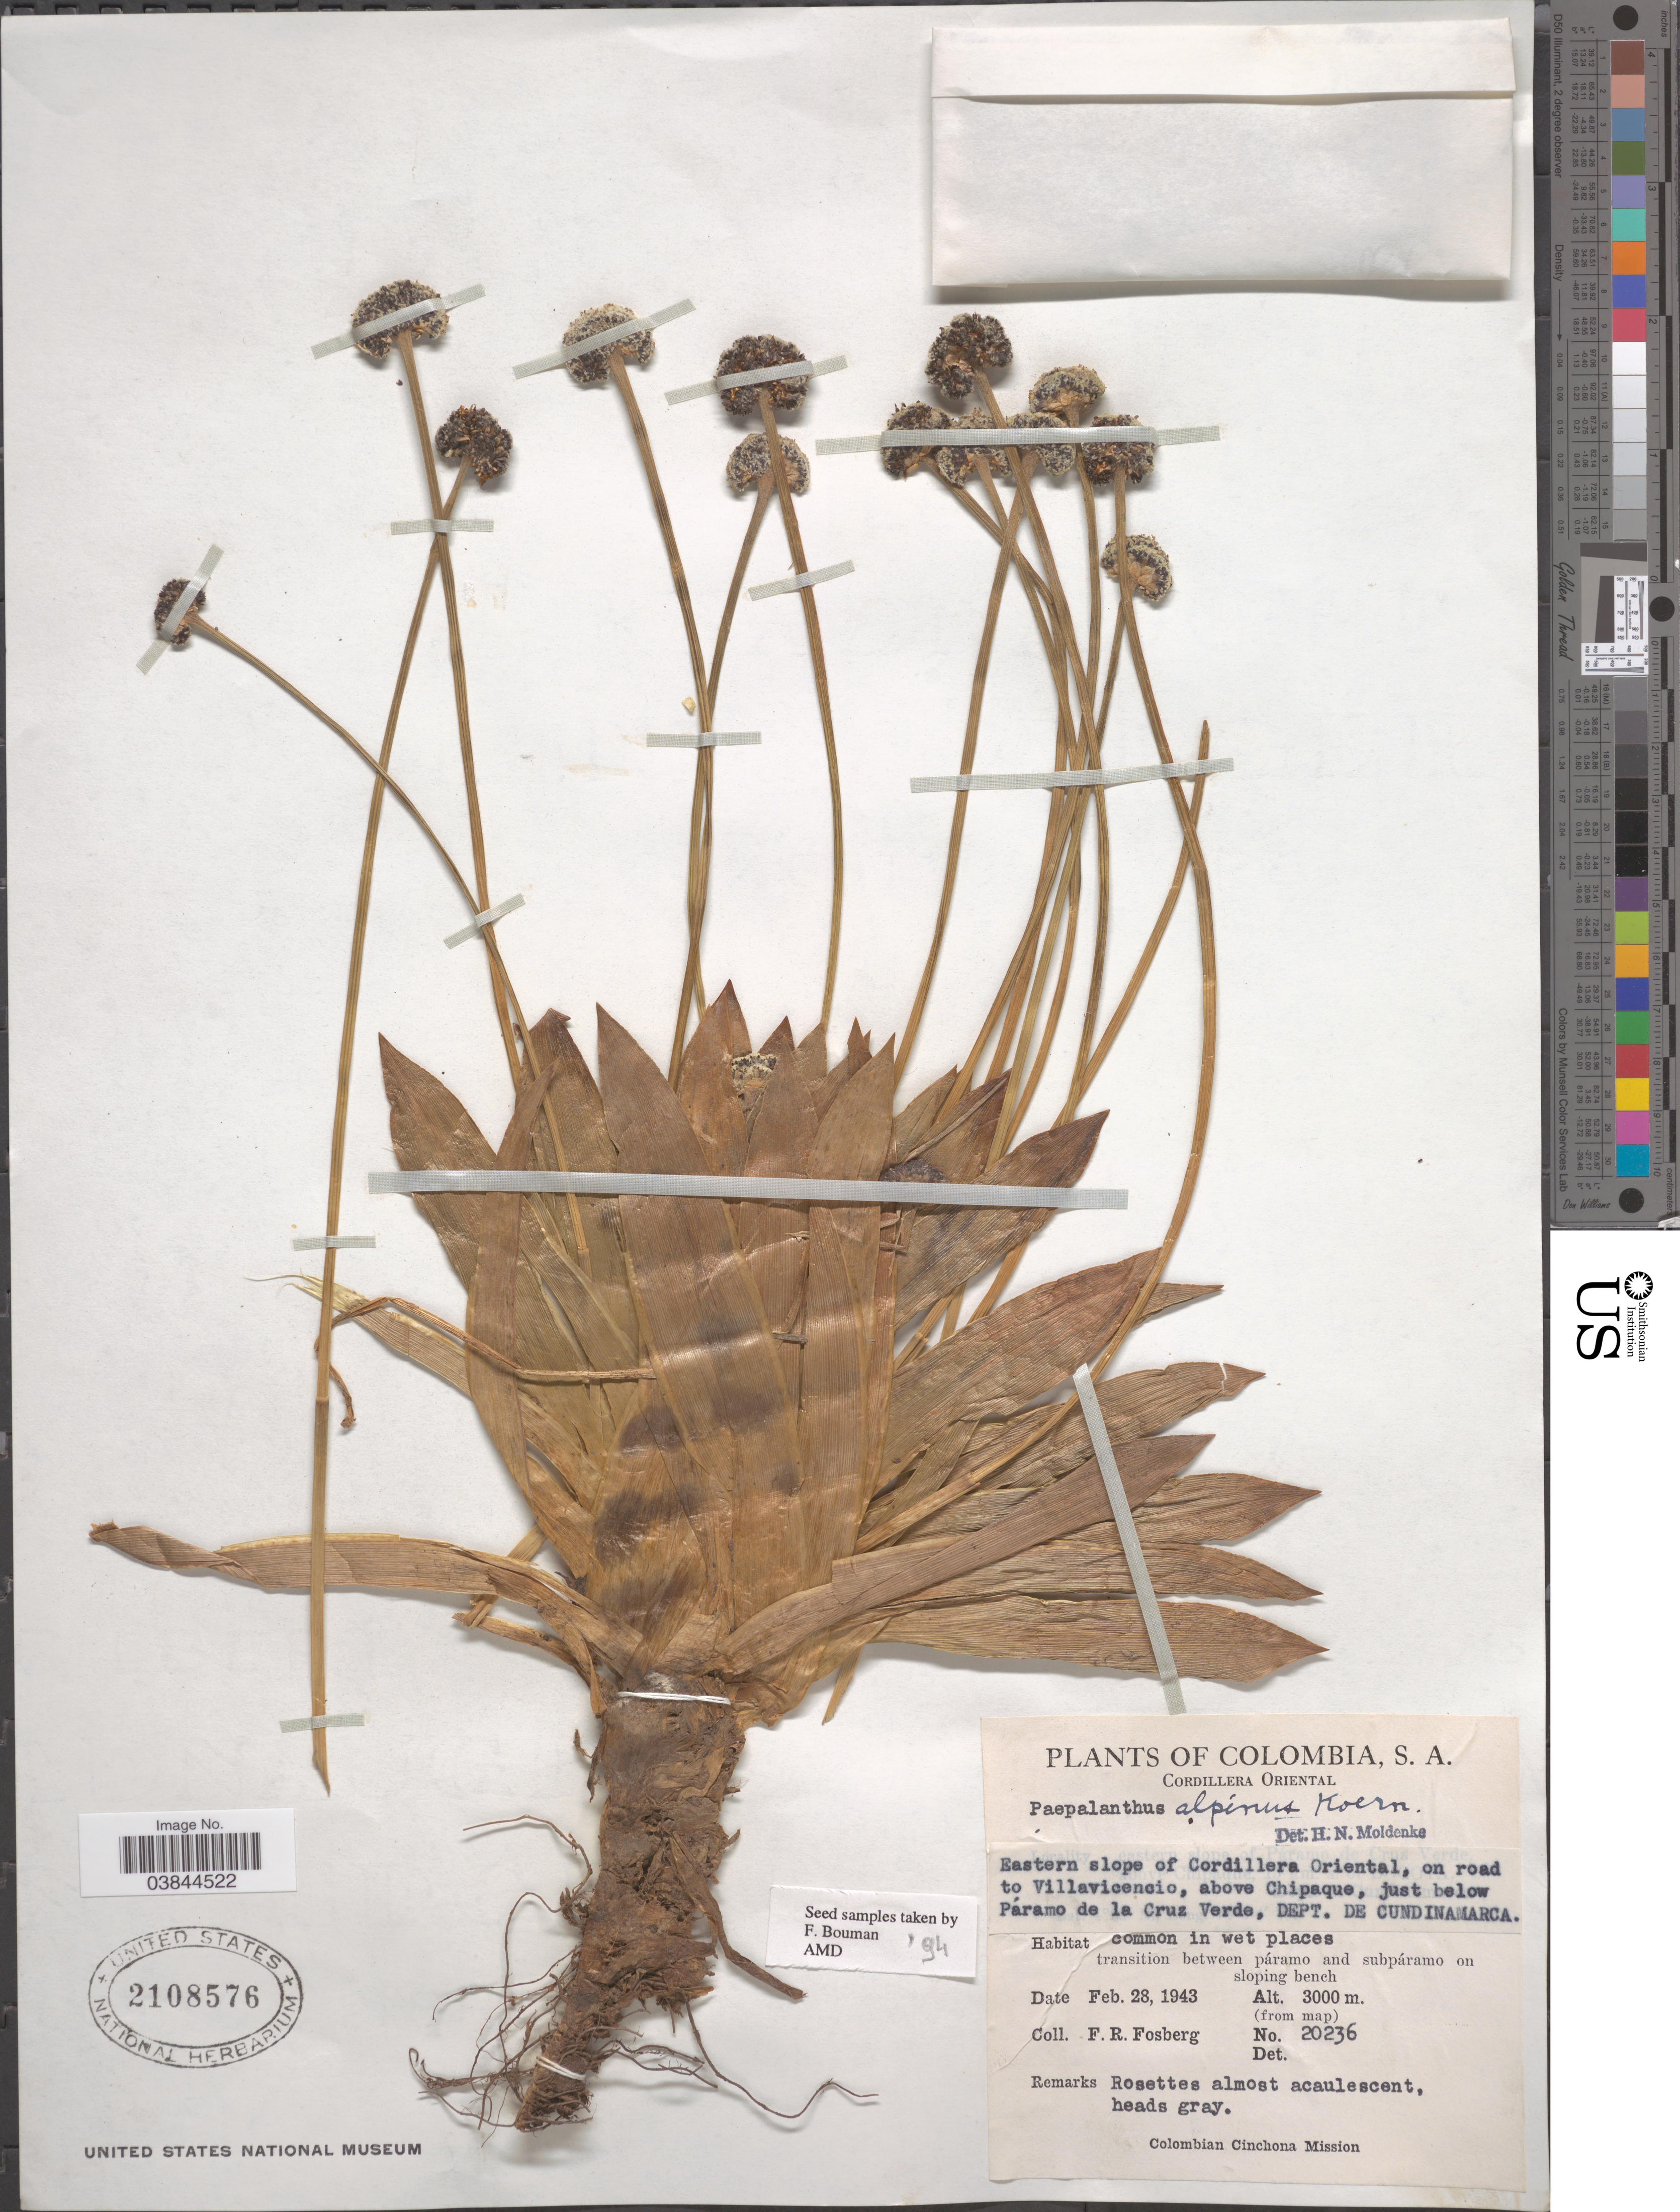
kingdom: Plantae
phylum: Tracheophyta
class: Liliopsida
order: Poales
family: Eriocaulaceae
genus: Paepalanthus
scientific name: Paepalanthus alpinus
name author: Körn.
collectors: F. R. Fosberg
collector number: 20236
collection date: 1943-02-28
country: Colombia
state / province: Cundinamarca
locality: Cordillera Oriental. Eastern slope of Cordillera Oriental, on road to Villavicencio, above Chipaque, just below Páramo de la Cruz Verde, Dept. de Cundinamarca.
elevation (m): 3000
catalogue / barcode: US 2108576